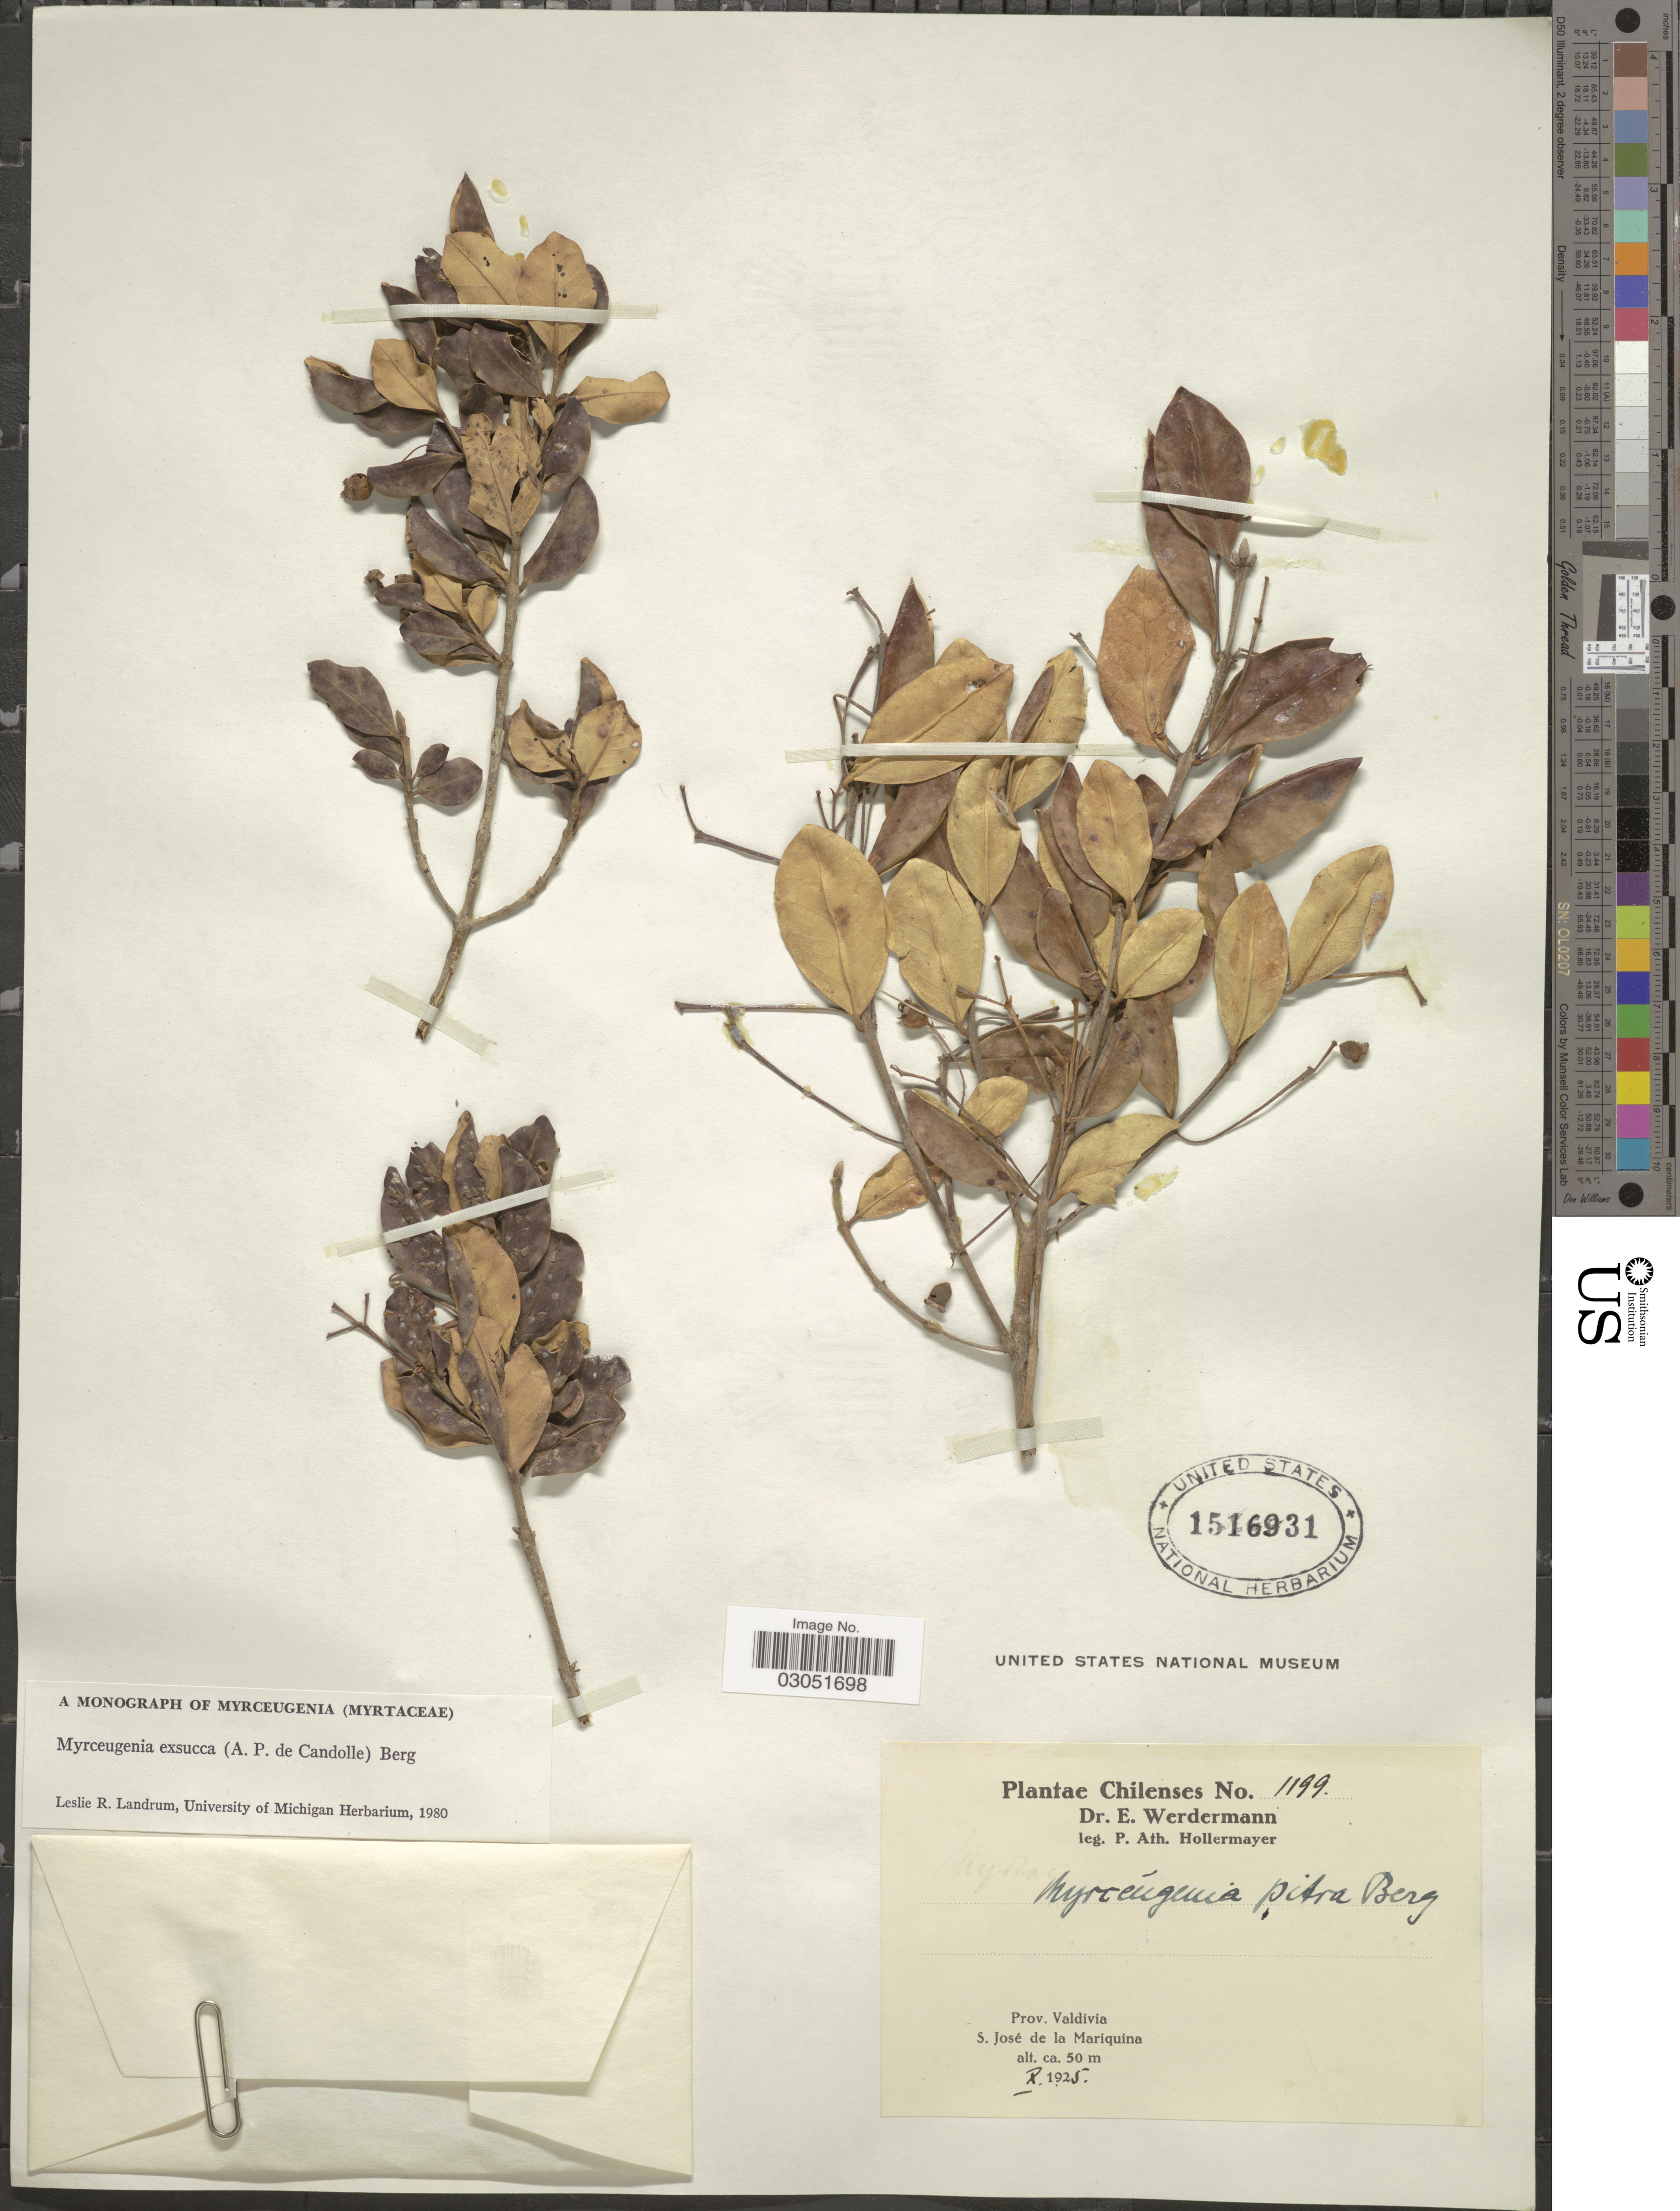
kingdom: Plantae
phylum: Tracheophyta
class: Magnoliopsida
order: Myrtales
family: Myrtaceae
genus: Myrceugenia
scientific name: Myrceugenia exsucca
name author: (DC.) O. Berg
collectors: P. Hollermayer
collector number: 1199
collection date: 1925-10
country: Chile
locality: Prov. Valdivia. S. José de la Mariquina.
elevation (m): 50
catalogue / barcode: US 1516931